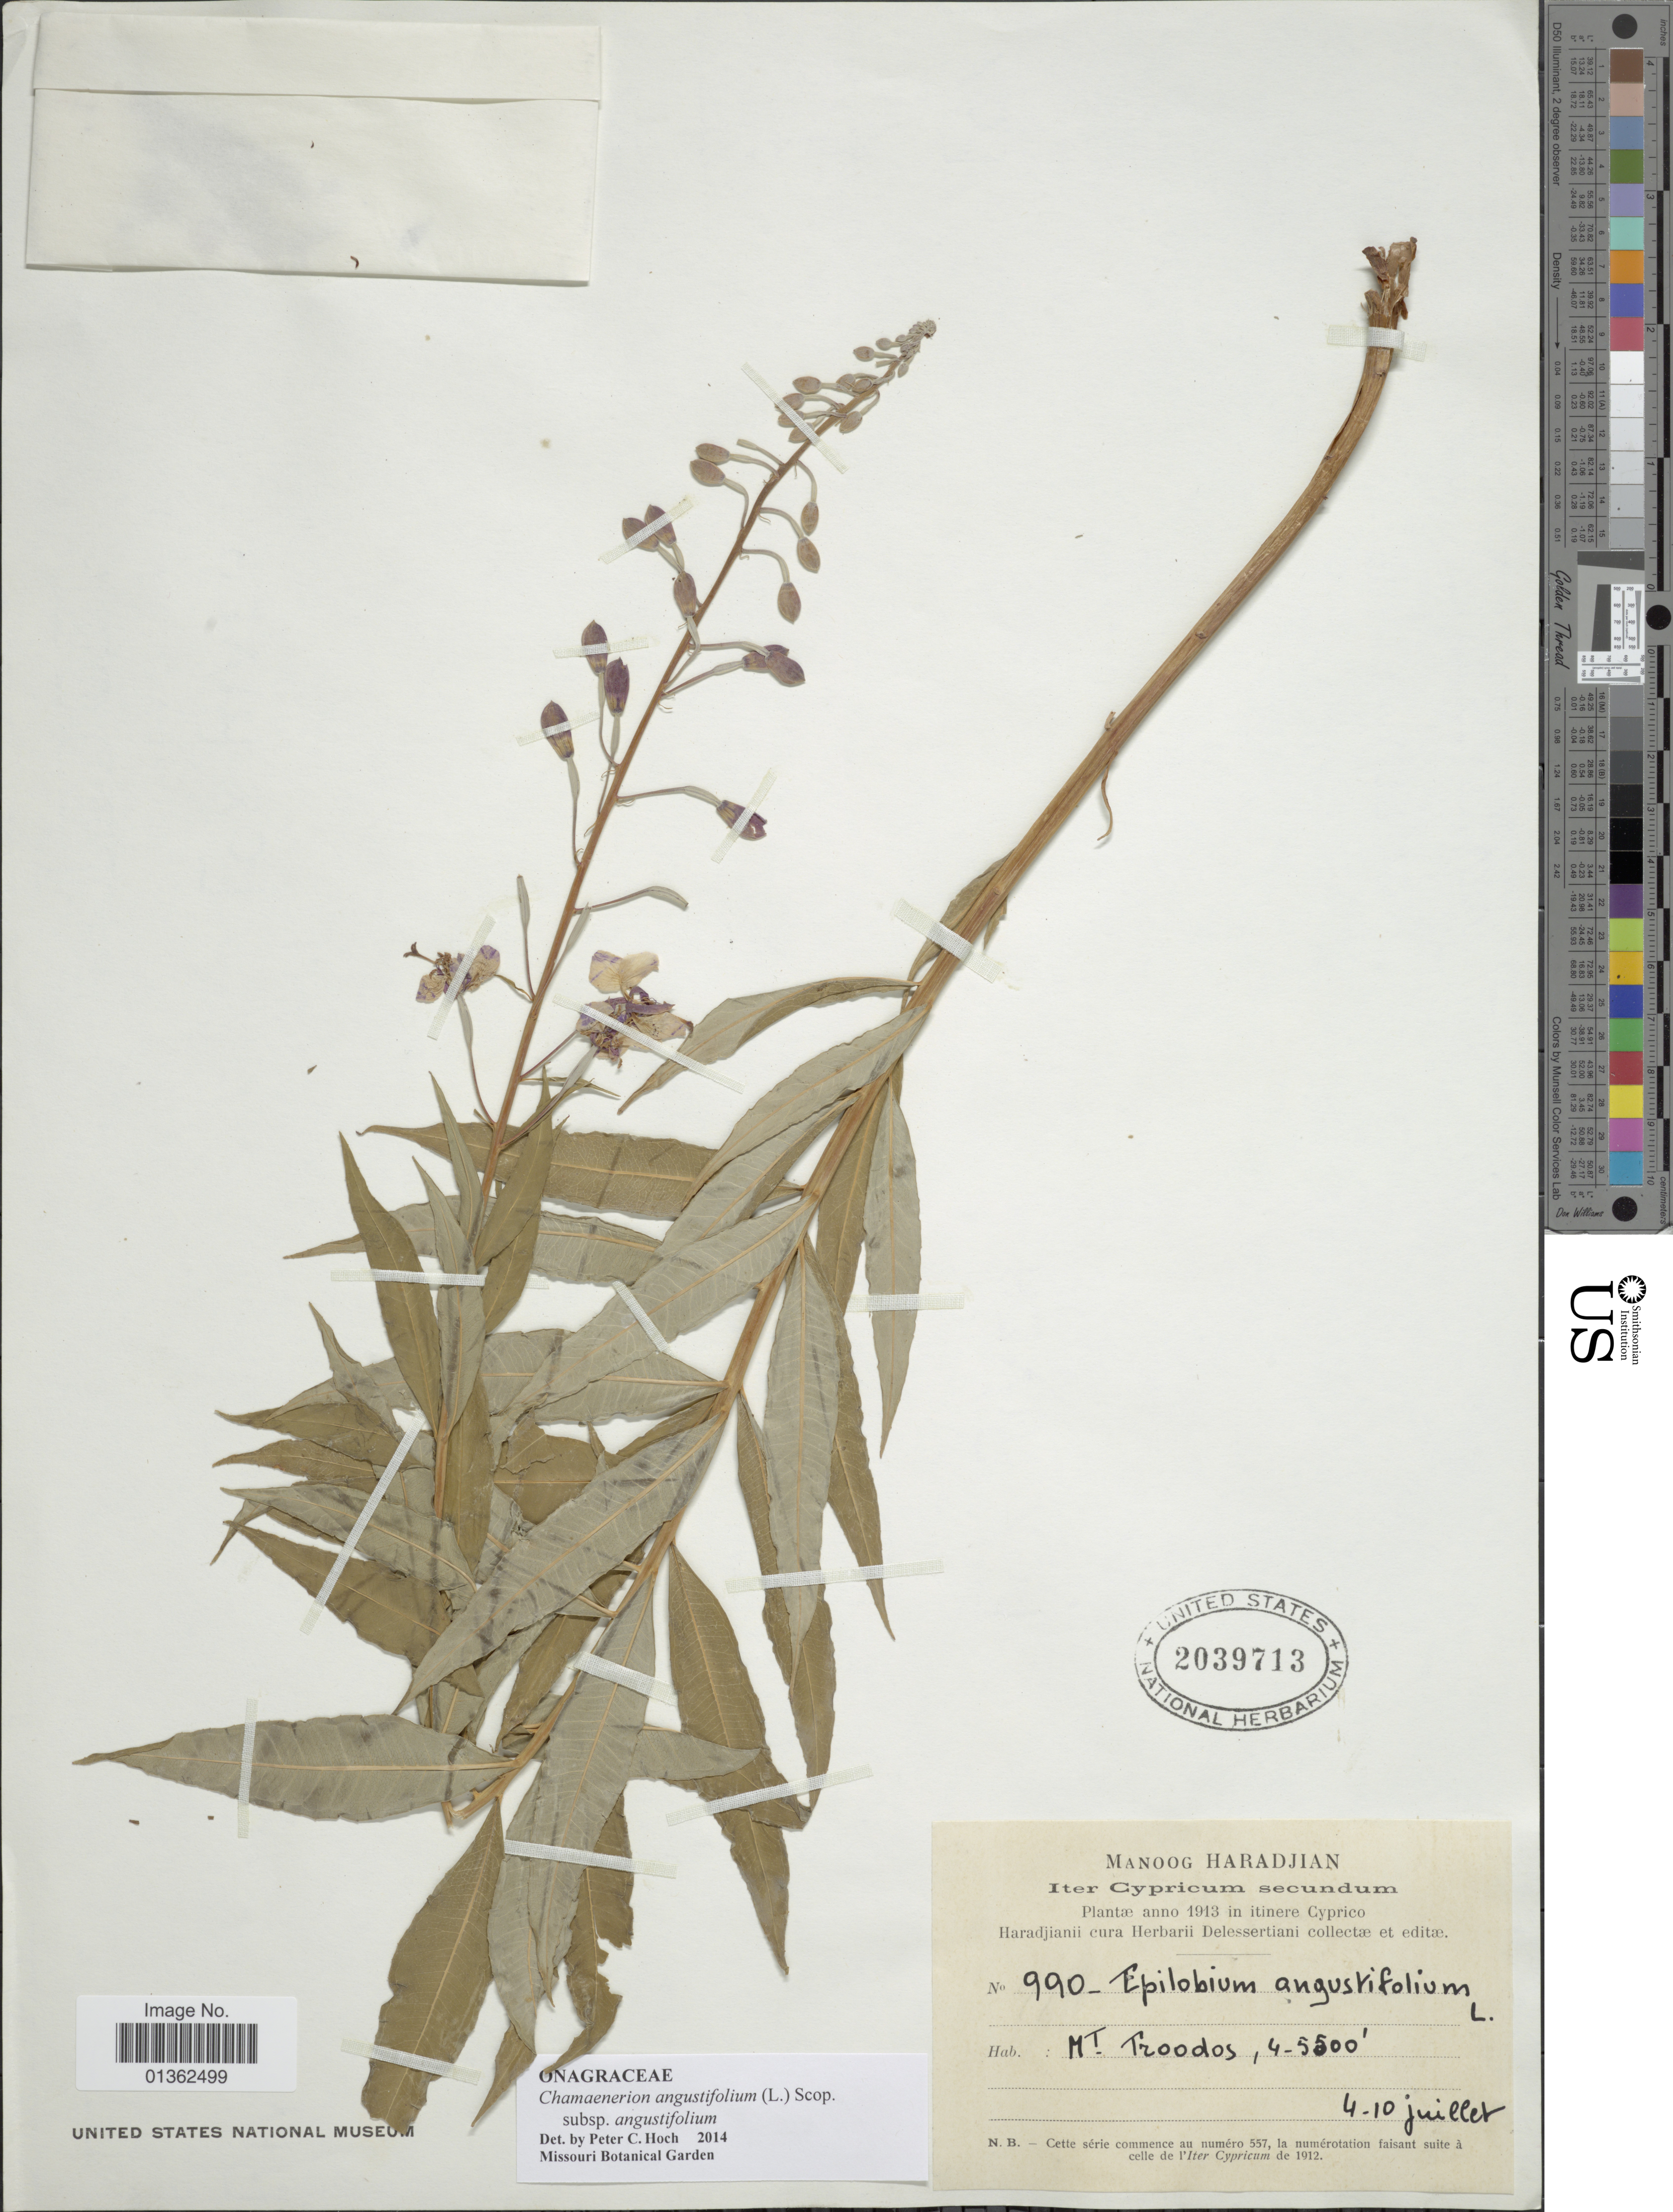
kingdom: Plantae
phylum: Tracheophyta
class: Magnoliopsida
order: Myrtales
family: Onagraceae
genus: Chamaenerion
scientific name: Chamaenerion angustifolium subsp. angustifolium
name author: (L.) Scop.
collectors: M. Haradjian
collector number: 990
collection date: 1913-07-04/1913-07-10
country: Cyprus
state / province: Lemesós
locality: Mt. Troodos.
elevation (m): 1219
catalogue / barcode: US 2039713